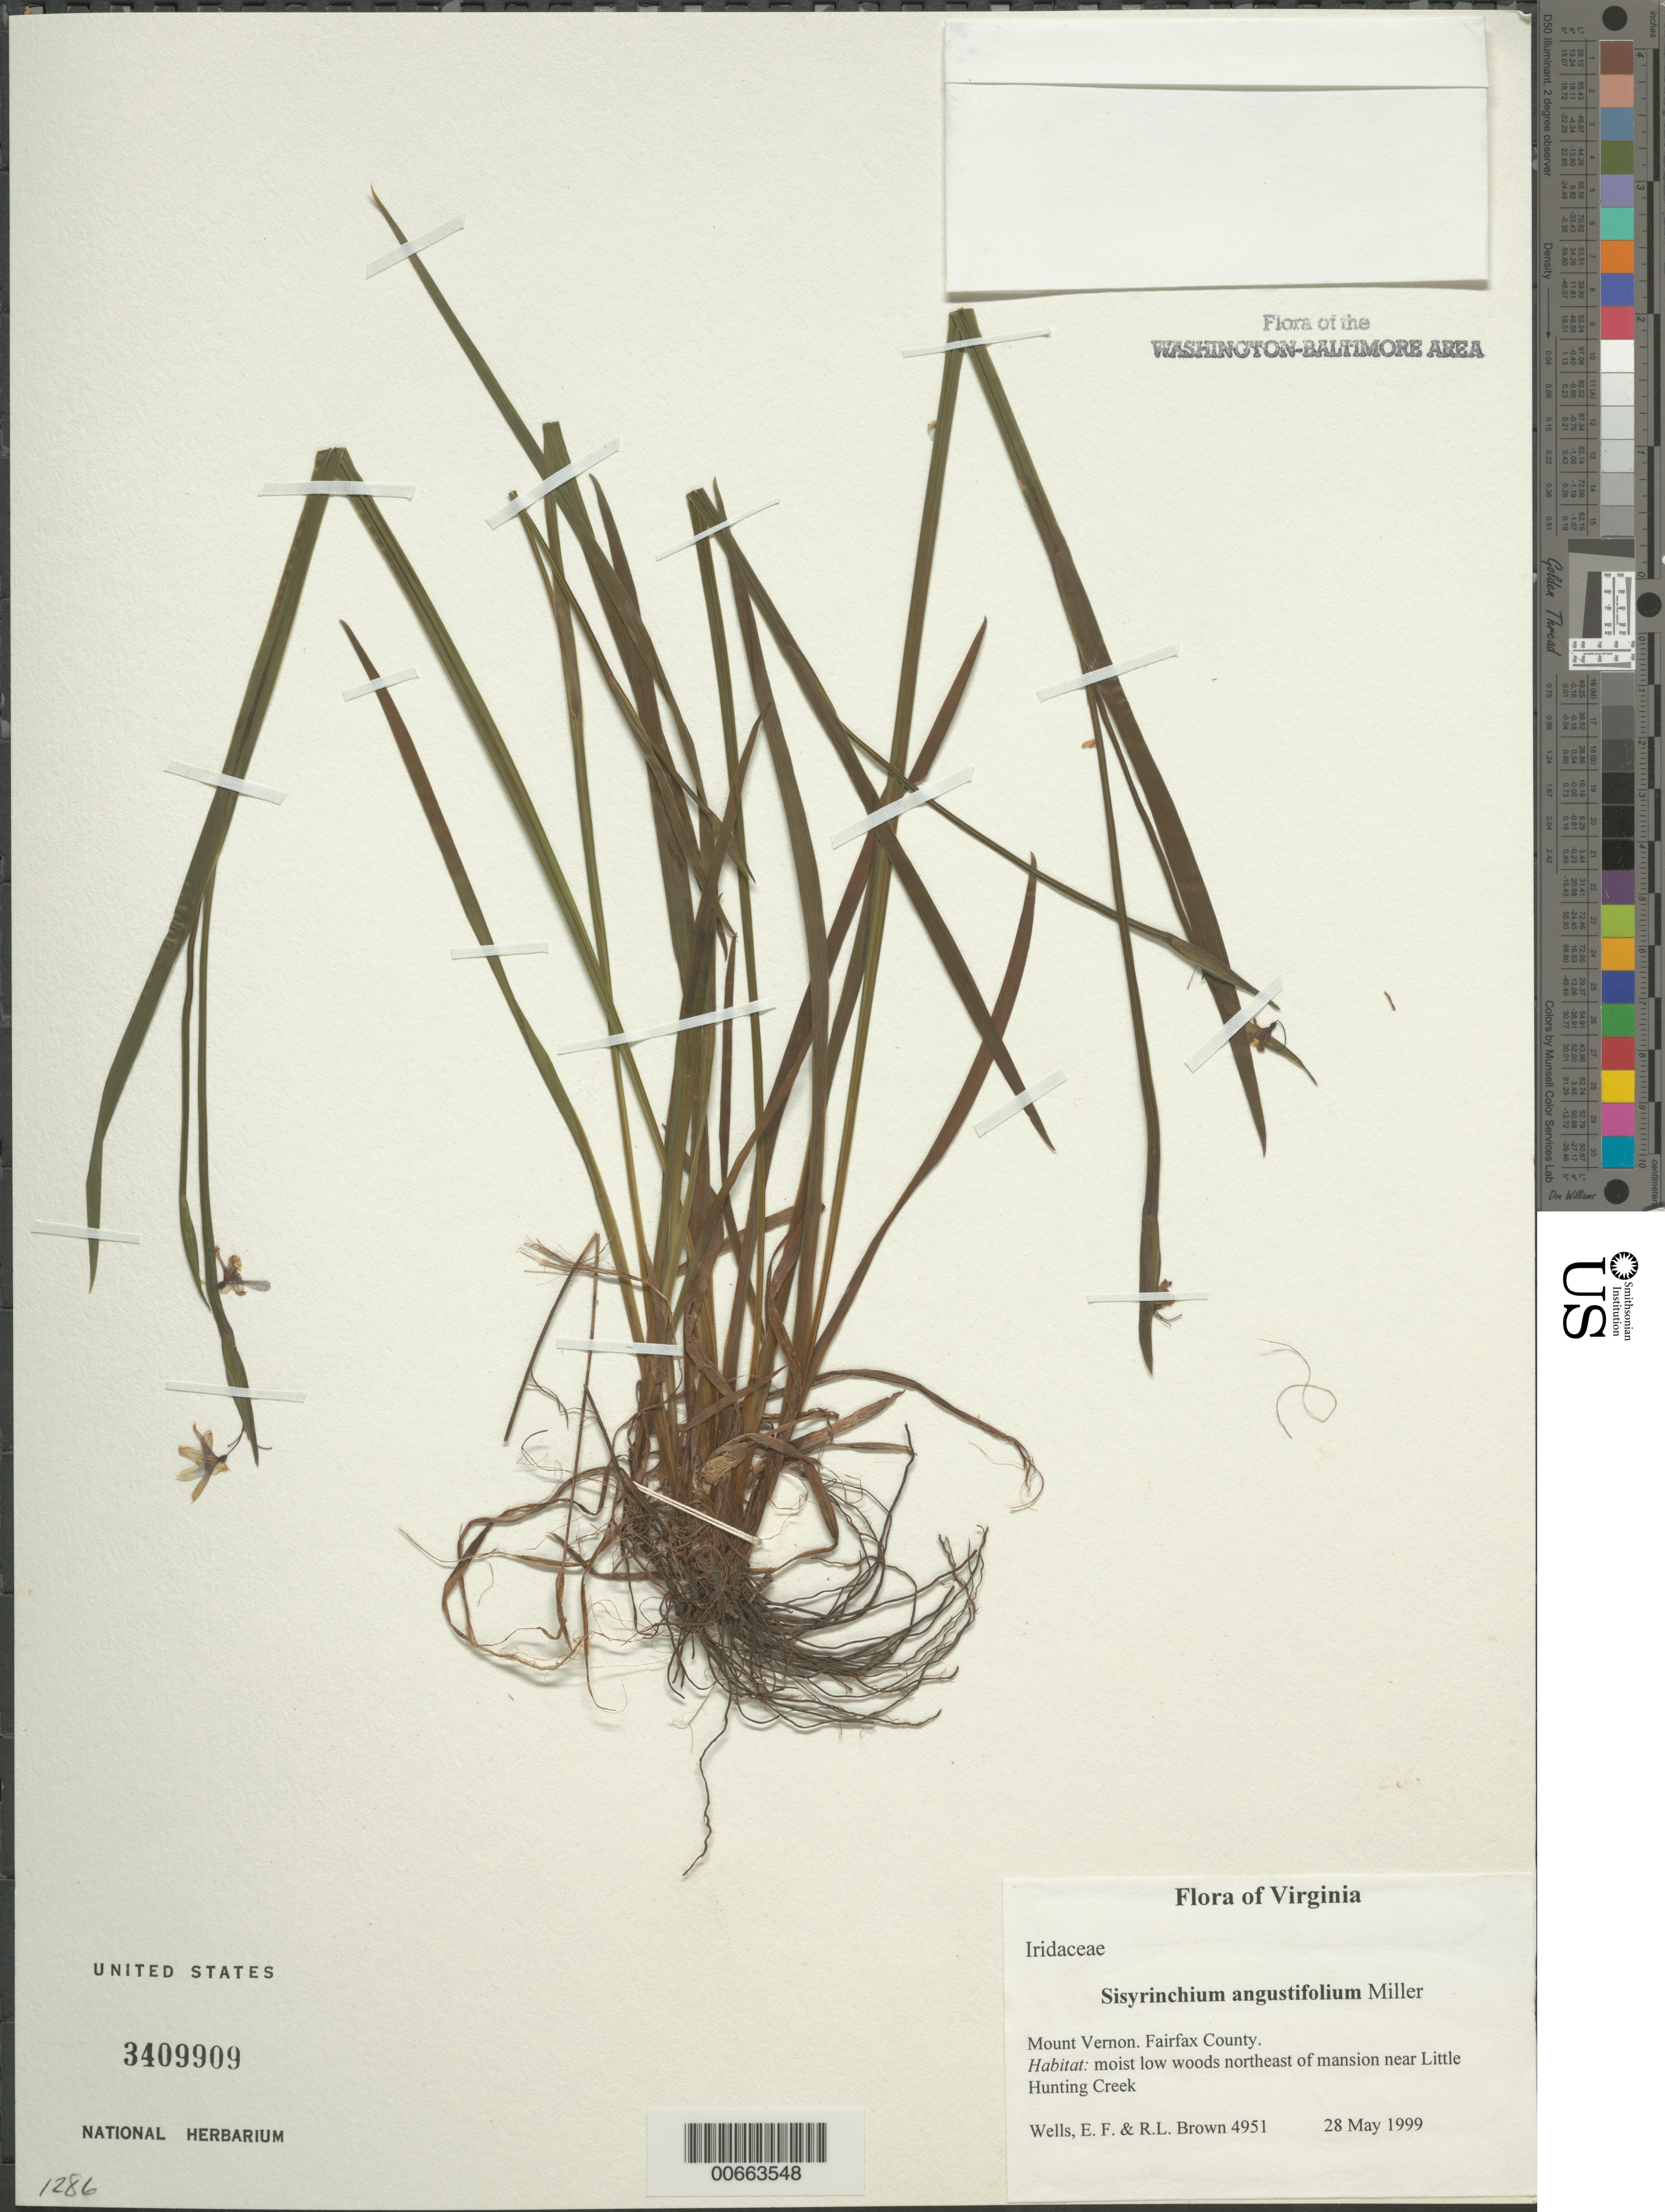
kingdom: Plantae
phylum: Tracheophyta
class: Liliopsida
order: Asparagales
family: Iridaceae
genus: Sisyrinchium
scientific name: Sisyrinchium angustifolium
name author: Mill.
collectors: E. F. Wells & R. L. Brown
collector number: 4951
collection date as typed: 28 May 1999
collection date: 1999-05-28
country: United States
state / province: Virginia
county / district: Fairfax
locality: Mount Vernon. Near Little Hunting Creek northeast of mansion.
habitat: Moist low woods .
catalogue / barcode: US 3409909